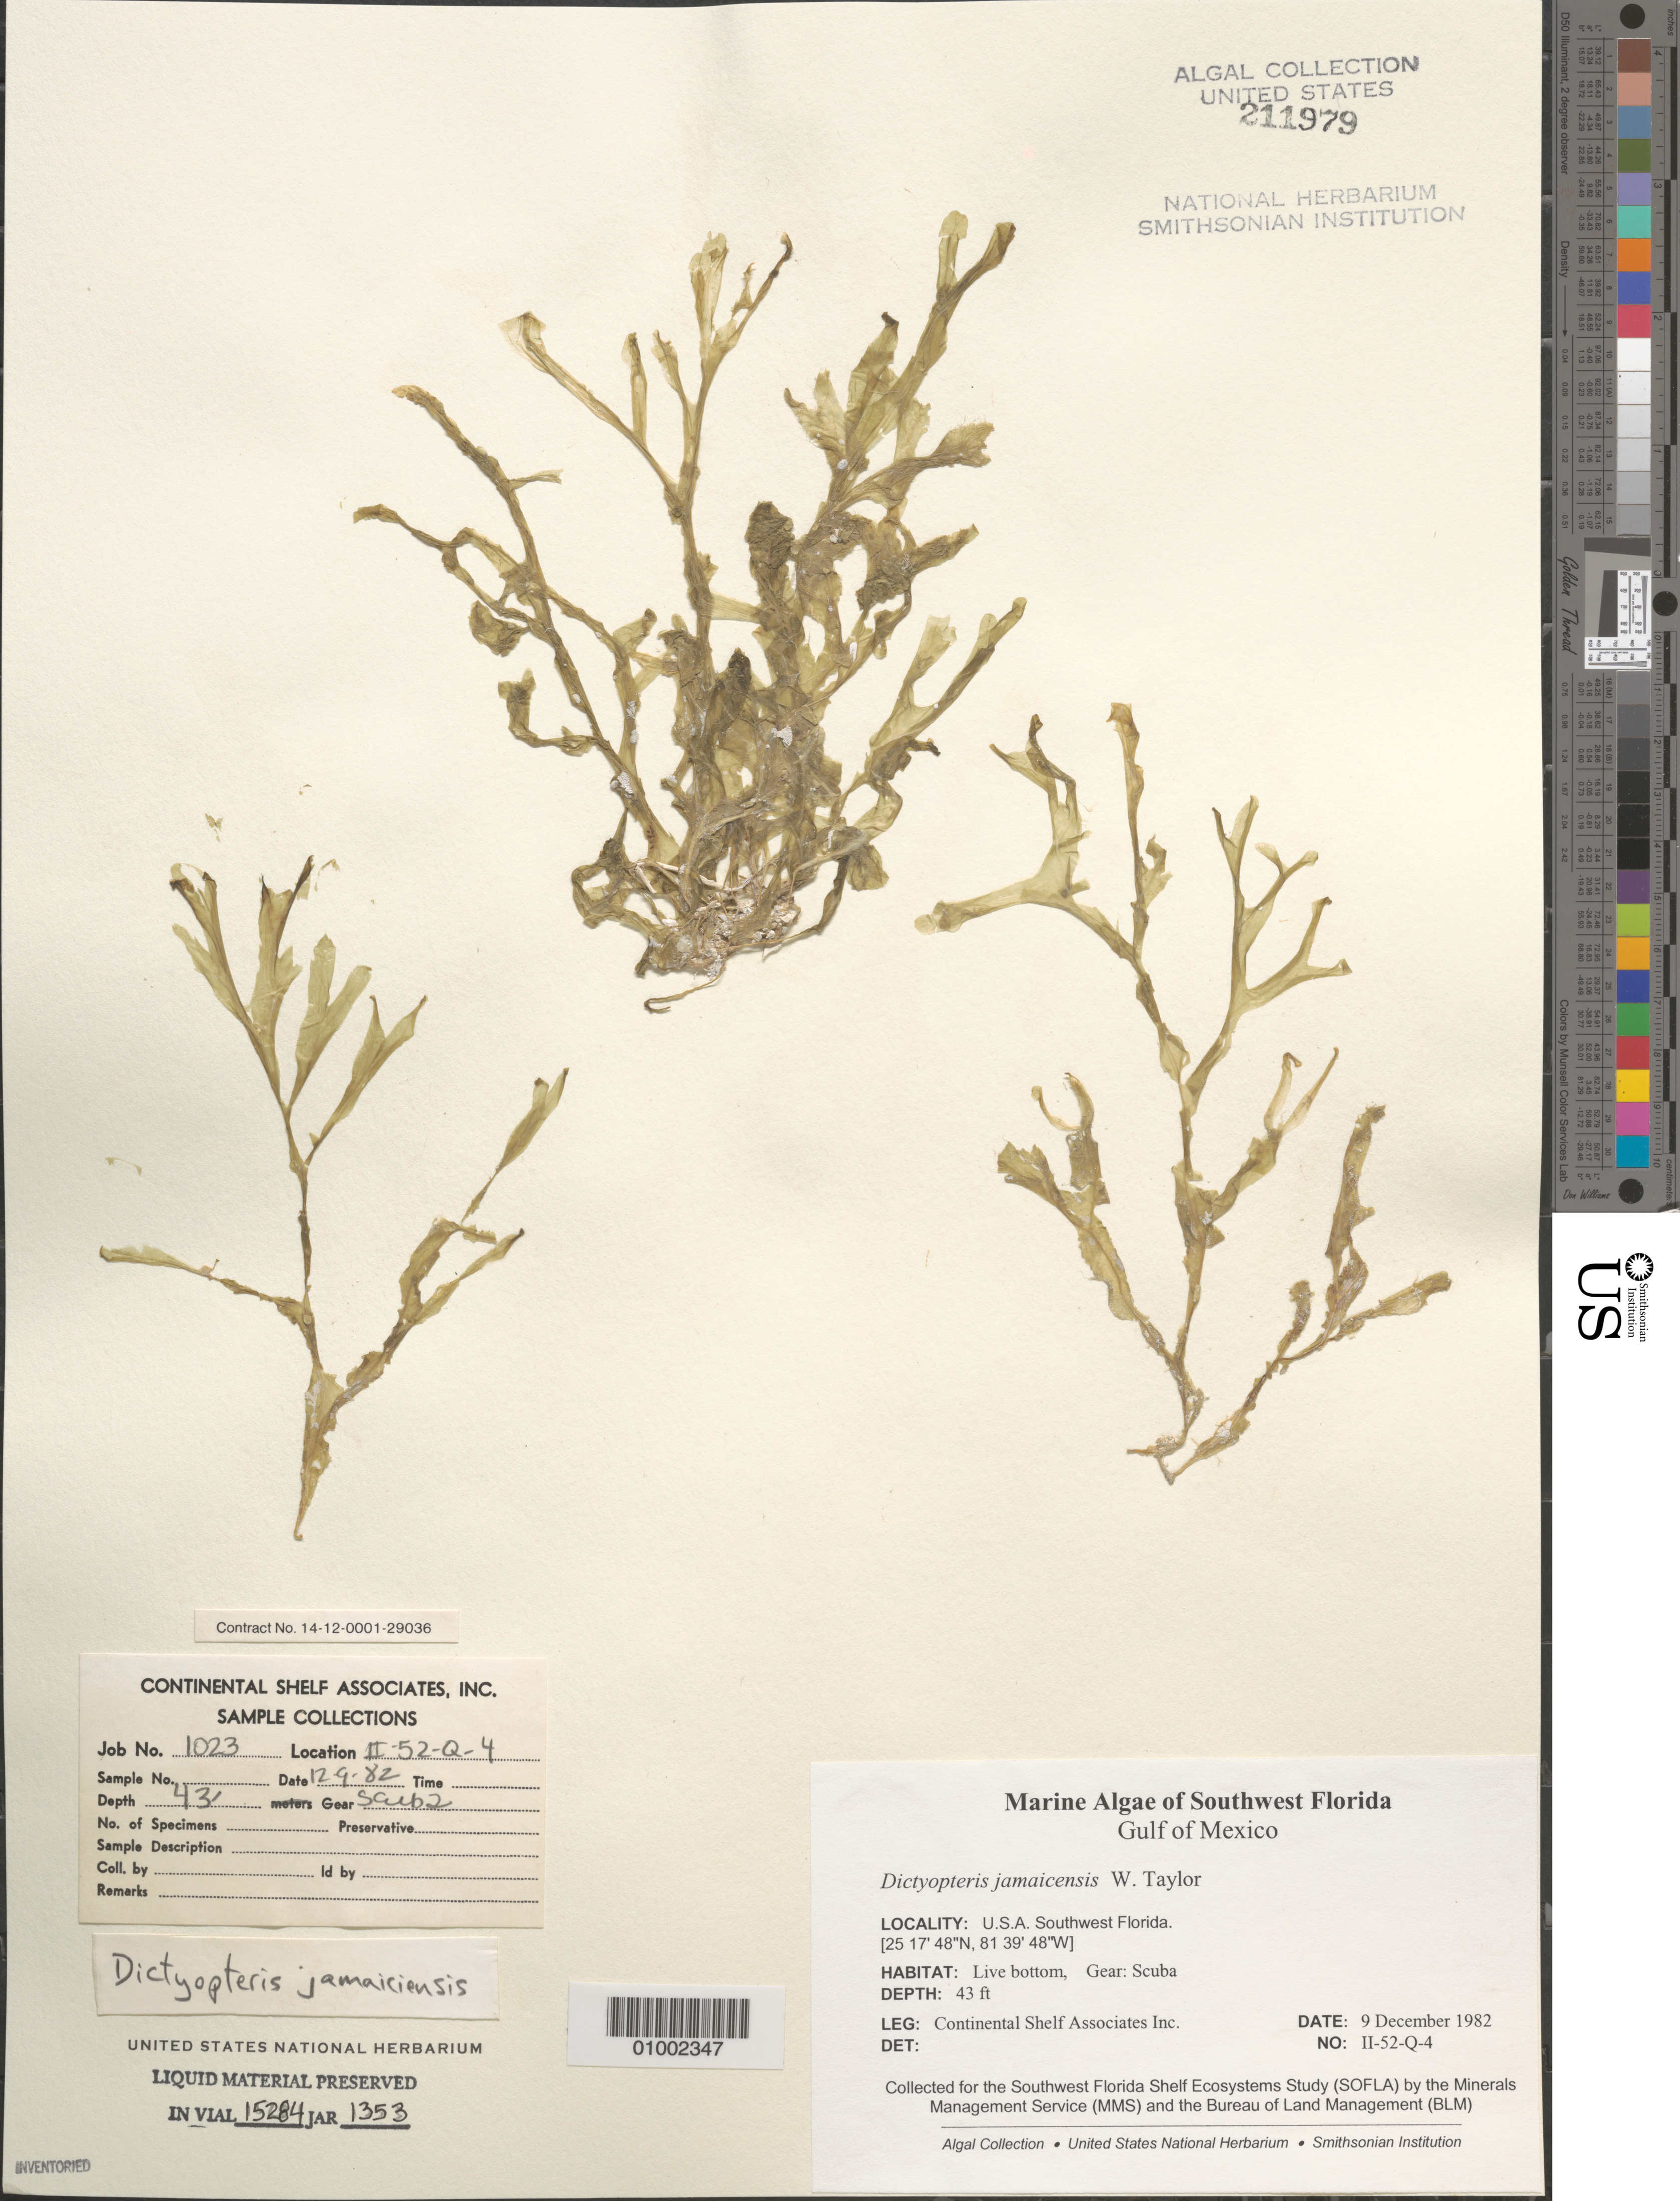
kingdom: Chromista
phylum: Ochrophyta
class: Phaeophyceae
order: Dictyotales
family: Dictyotaceae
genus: Dictyopteris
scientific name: Dictyopteris jamaicensis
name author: W.R. Taylor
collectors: Continental Shelf Associates Inc.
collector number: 1023-II-52-Q-4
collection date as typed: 09 Dec 1982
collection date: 1982-12-09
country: United States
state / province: Florida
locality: Gulf of Mexico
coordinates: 25 17'48"N, 81 39'48"W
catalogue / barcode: US 211979